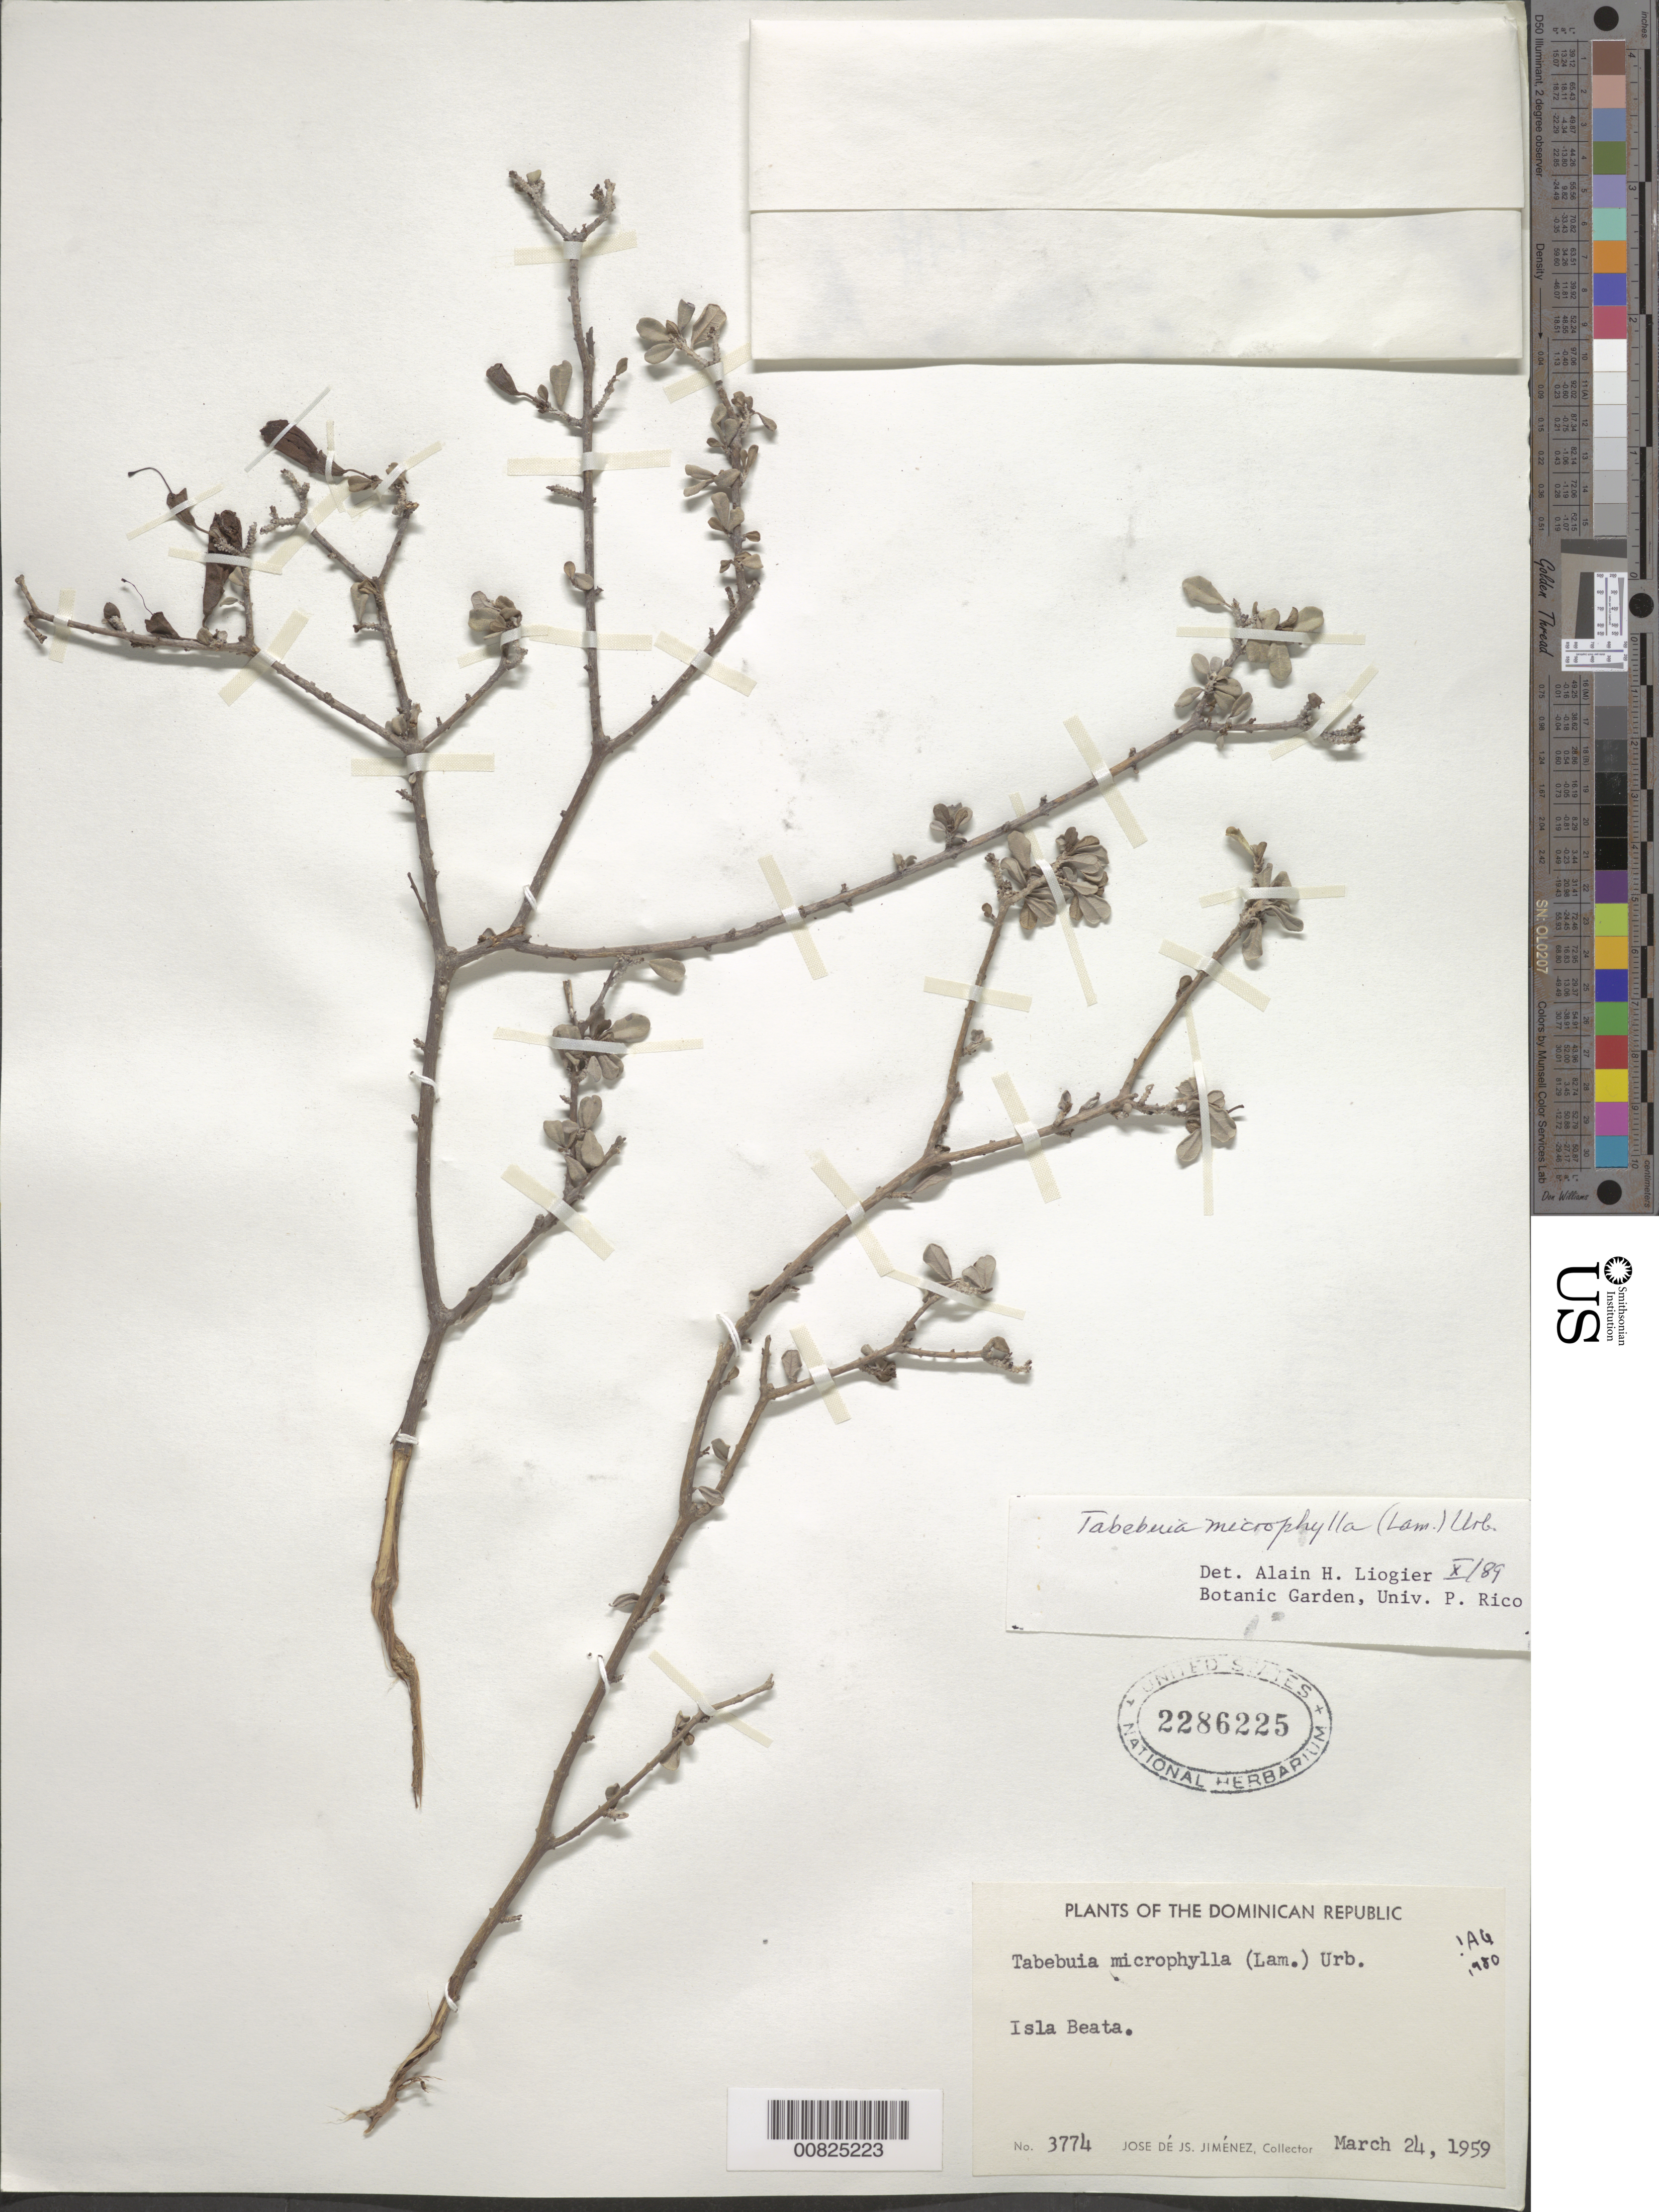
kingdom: Plantae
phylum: Tracheophyta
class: Magnoliopsida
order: Lamiales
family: Bignoniaceae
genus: Tabebuia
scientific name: Tabebuia microphylla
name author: (Lam.) Urb.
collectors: J. J. Jiménez Almonte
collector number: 3774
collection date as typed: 24 Mar 1959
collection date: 1959-03-24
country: Dominican Republic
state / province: Barahona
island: Isla Beata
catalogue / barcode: US 2286225